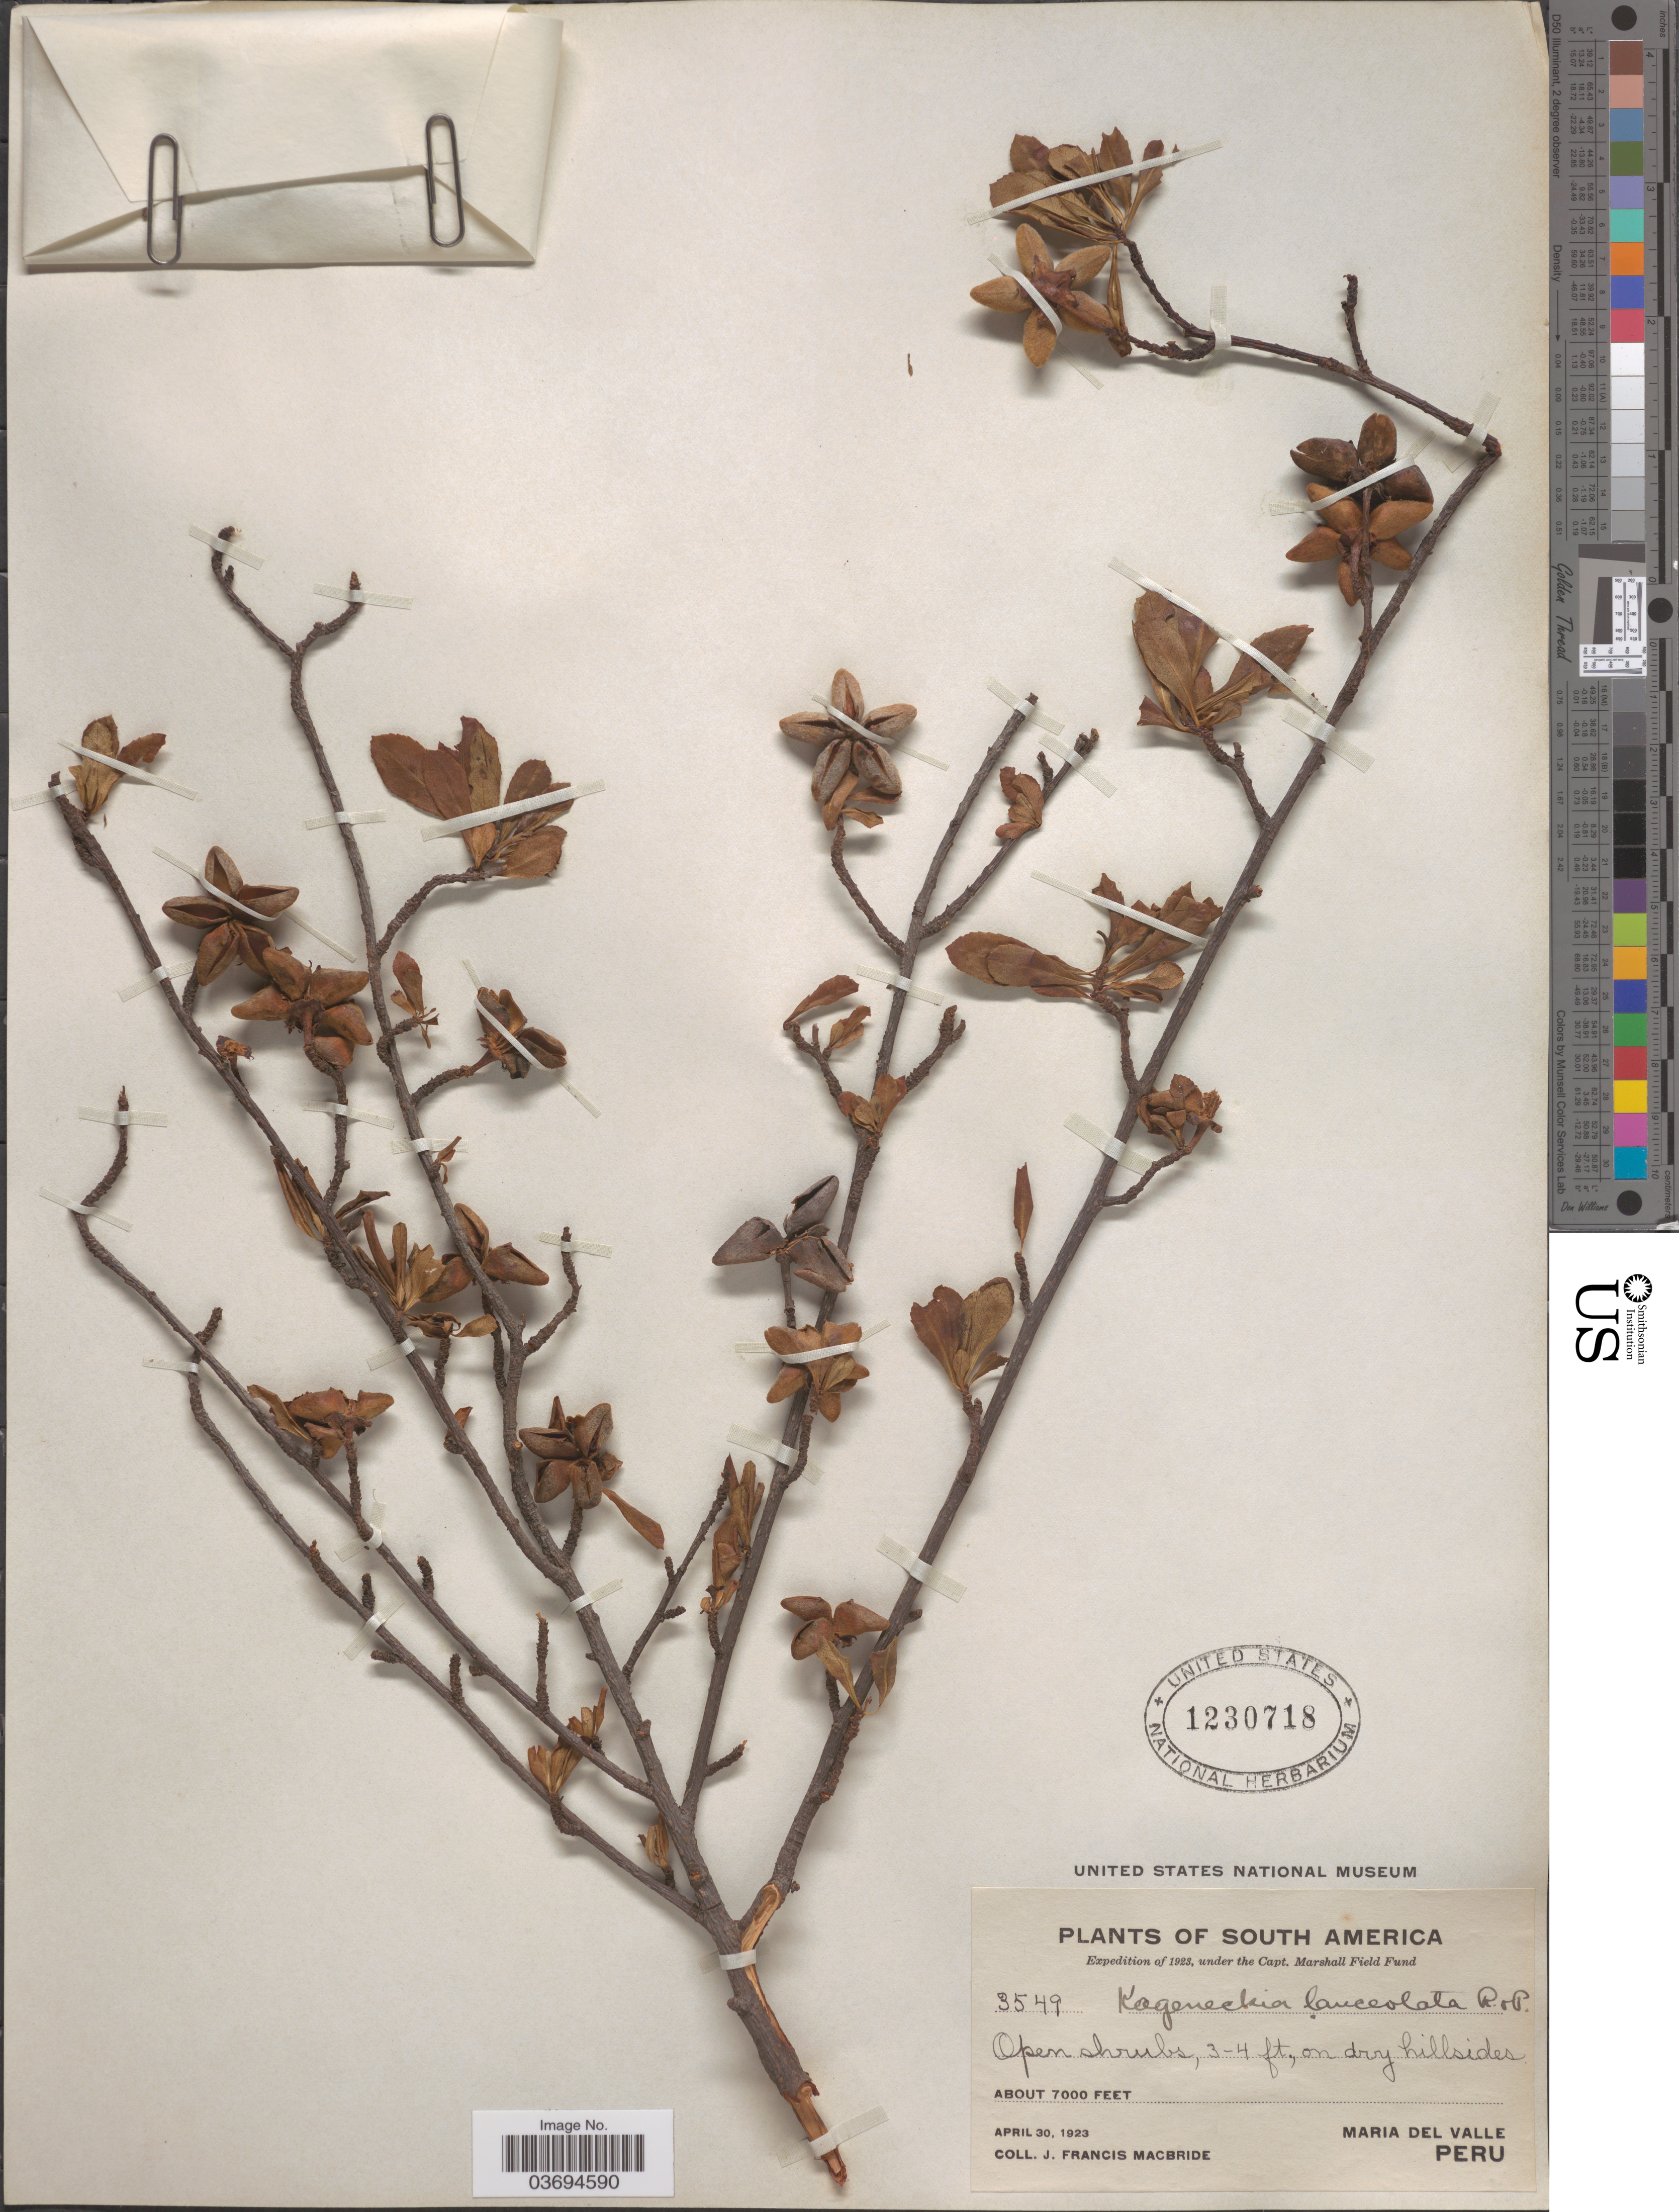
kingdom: Plantae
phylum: Tracheophyta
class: Magnoliopsida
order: Rosales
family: Rosaceae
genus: Kageneckia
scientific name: Kageneckia lanceolata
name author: Ruiz & Pav.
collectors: J. F. Macbride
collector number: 3549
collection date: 1923-04-30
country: Peru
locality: Maria del Valle.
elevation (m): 2134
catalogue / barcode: US 1230718